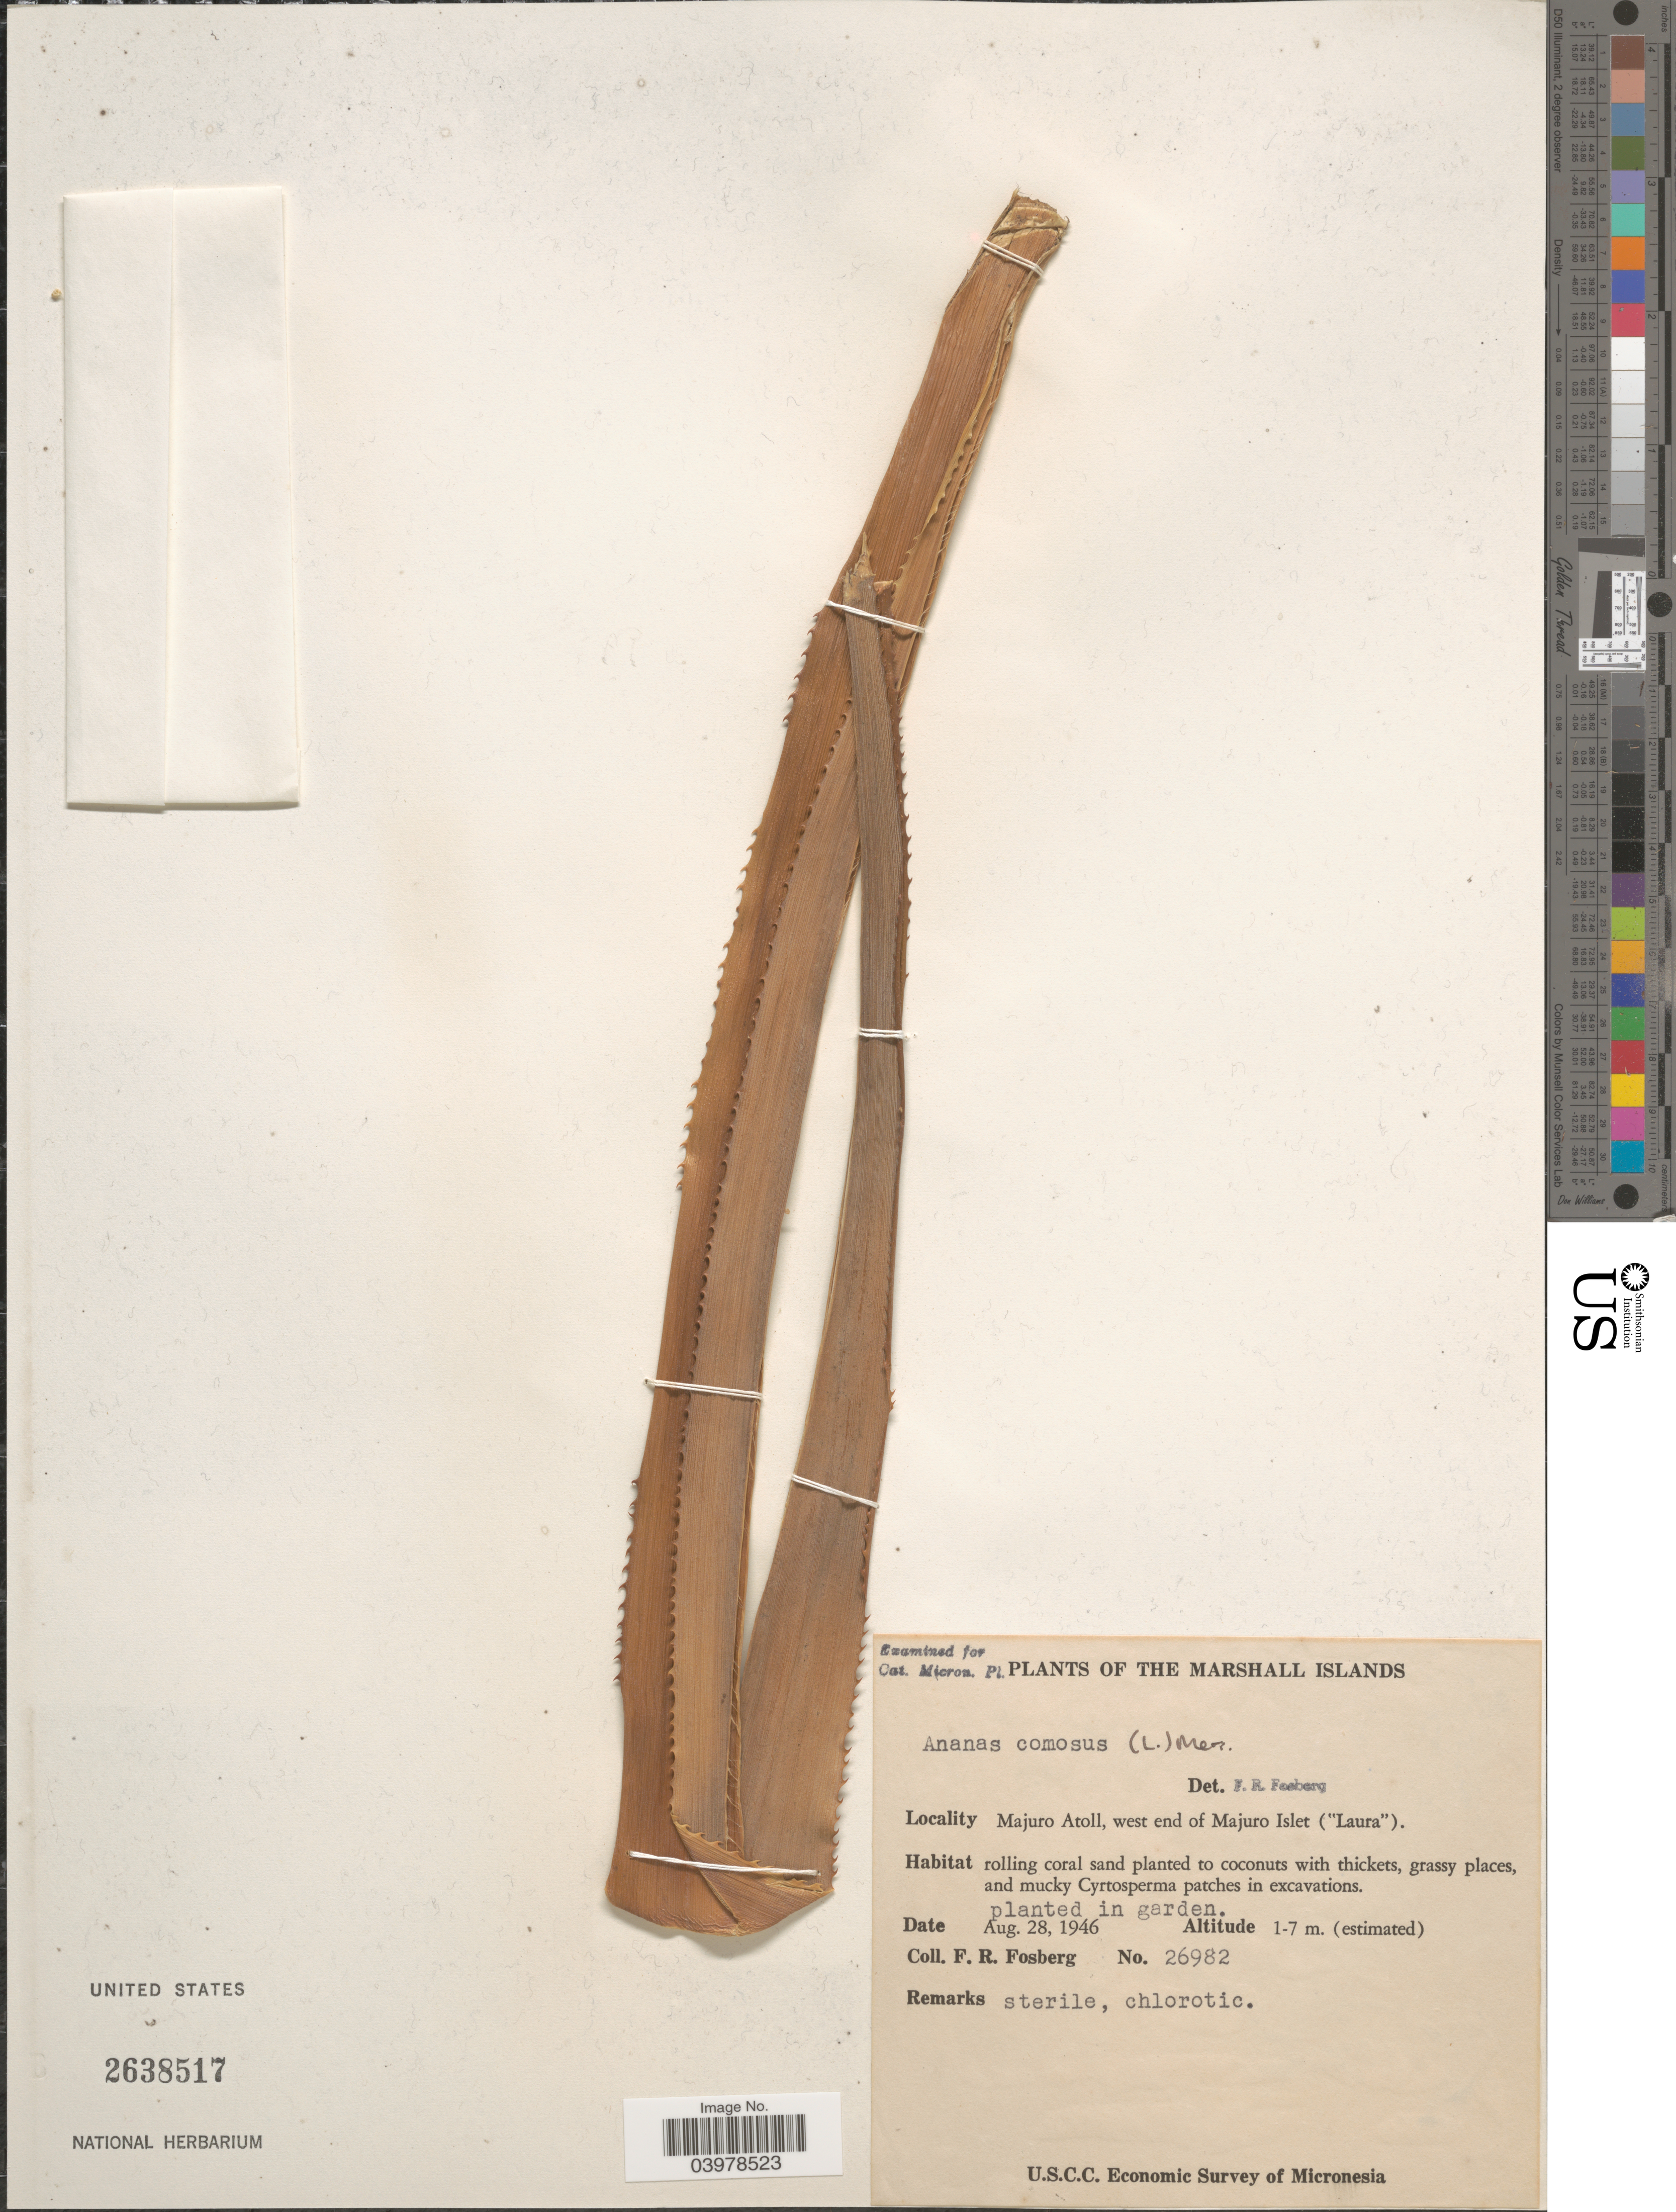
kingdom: Plantae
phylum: Tracheophyta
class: Liliopsida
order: Poales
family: Bromeliaceae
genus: Ananas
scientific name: Ananas comosus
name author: (L.) Merr.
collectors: F. R. Fosberg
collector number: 26982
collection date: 1946-08-28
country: Marshall Islands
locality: Majuro Atoll, west end of Majuro Islet ("Laura").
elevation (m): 1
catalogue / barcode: US 2638517